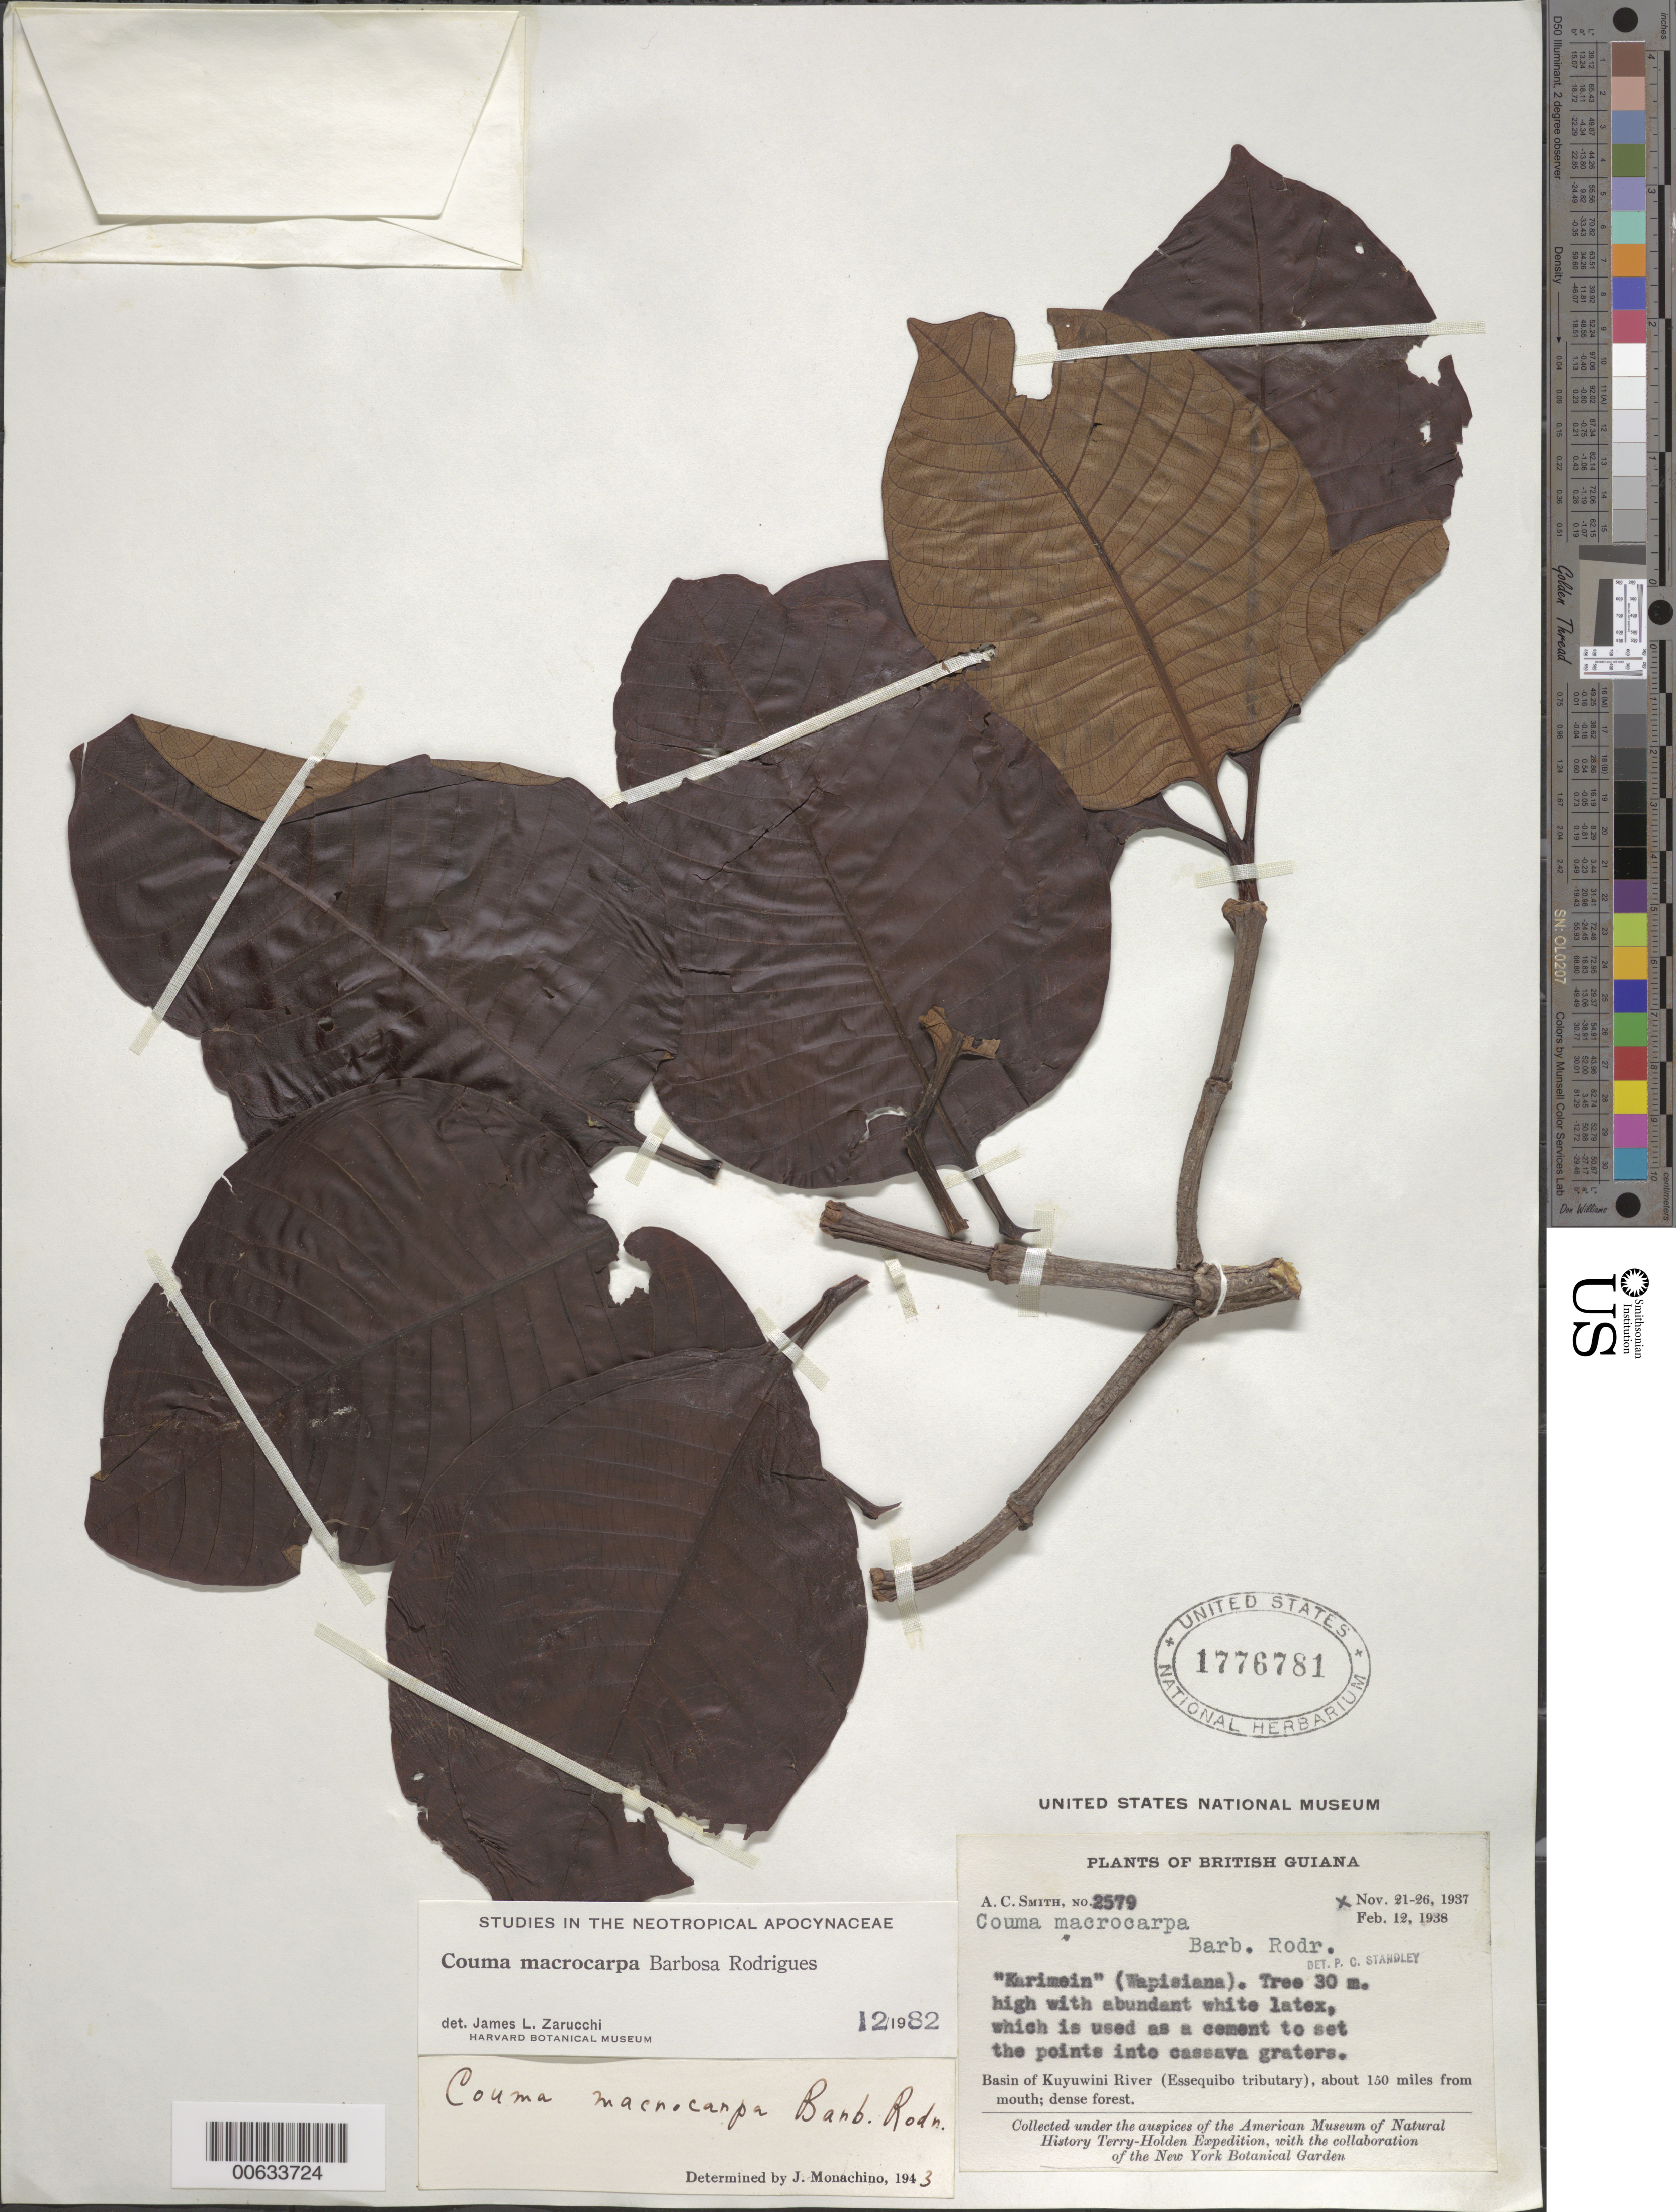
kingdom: Plantae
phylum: Tracheophyta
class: Magnoliopsida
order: Gentianales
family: Apocynaceae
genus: Couma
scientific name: Couma macrocarpa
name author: Barb. Rodr.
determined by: Zarucchi, J. L.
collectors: A. C. Smith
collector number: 2579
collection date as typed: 21-Nov-37 to 26-Nov-37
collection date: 1937-11-21/1937-11-26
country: Guyana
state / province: U. Takutu-U. Essequibo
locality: Kuyuwini River Basin (Essequibo River tributary), about 150 mi. from mouth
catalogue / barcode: US 1776781